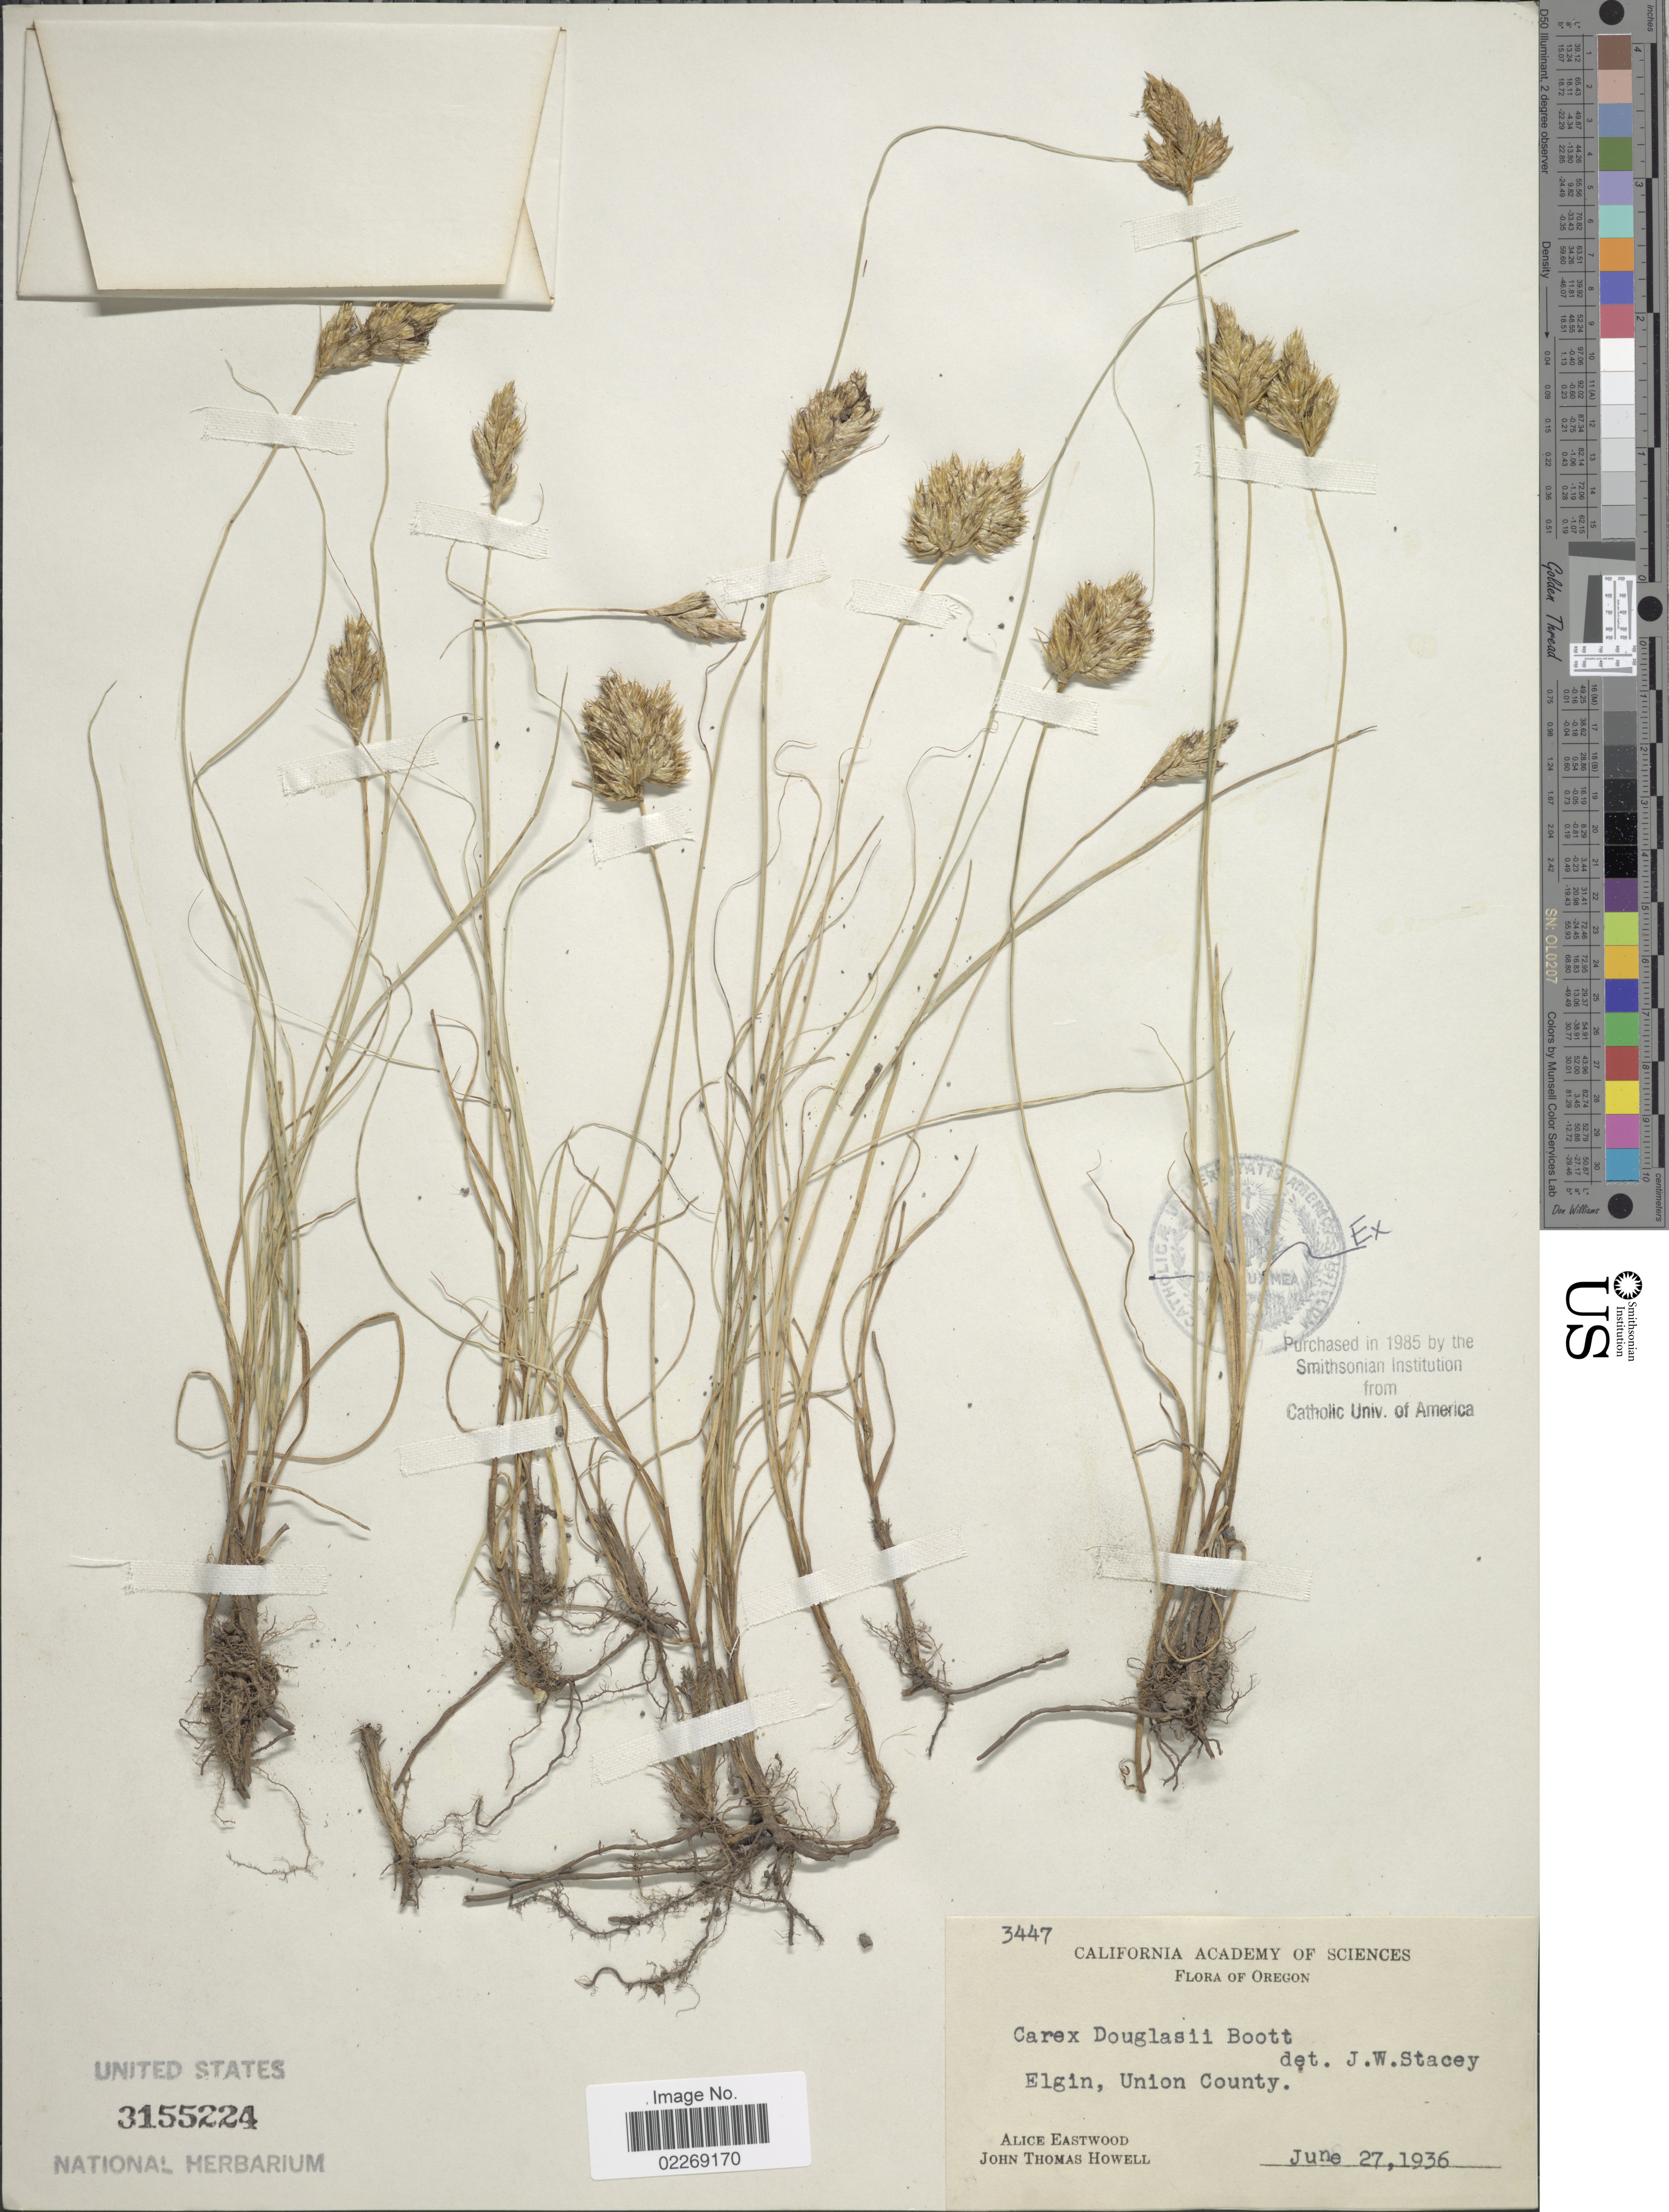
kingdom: Plantae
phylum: Tracheophyta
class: Liliopsida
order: Poales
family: Cyperaceae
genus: Carex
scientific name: Carex douglasii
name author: Boott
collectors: A. Eastwood & J. T. Howell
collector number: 3447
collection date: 1936-06-27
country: United States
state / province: Oregon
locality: Elgin, Union County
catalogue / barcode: US 3155224